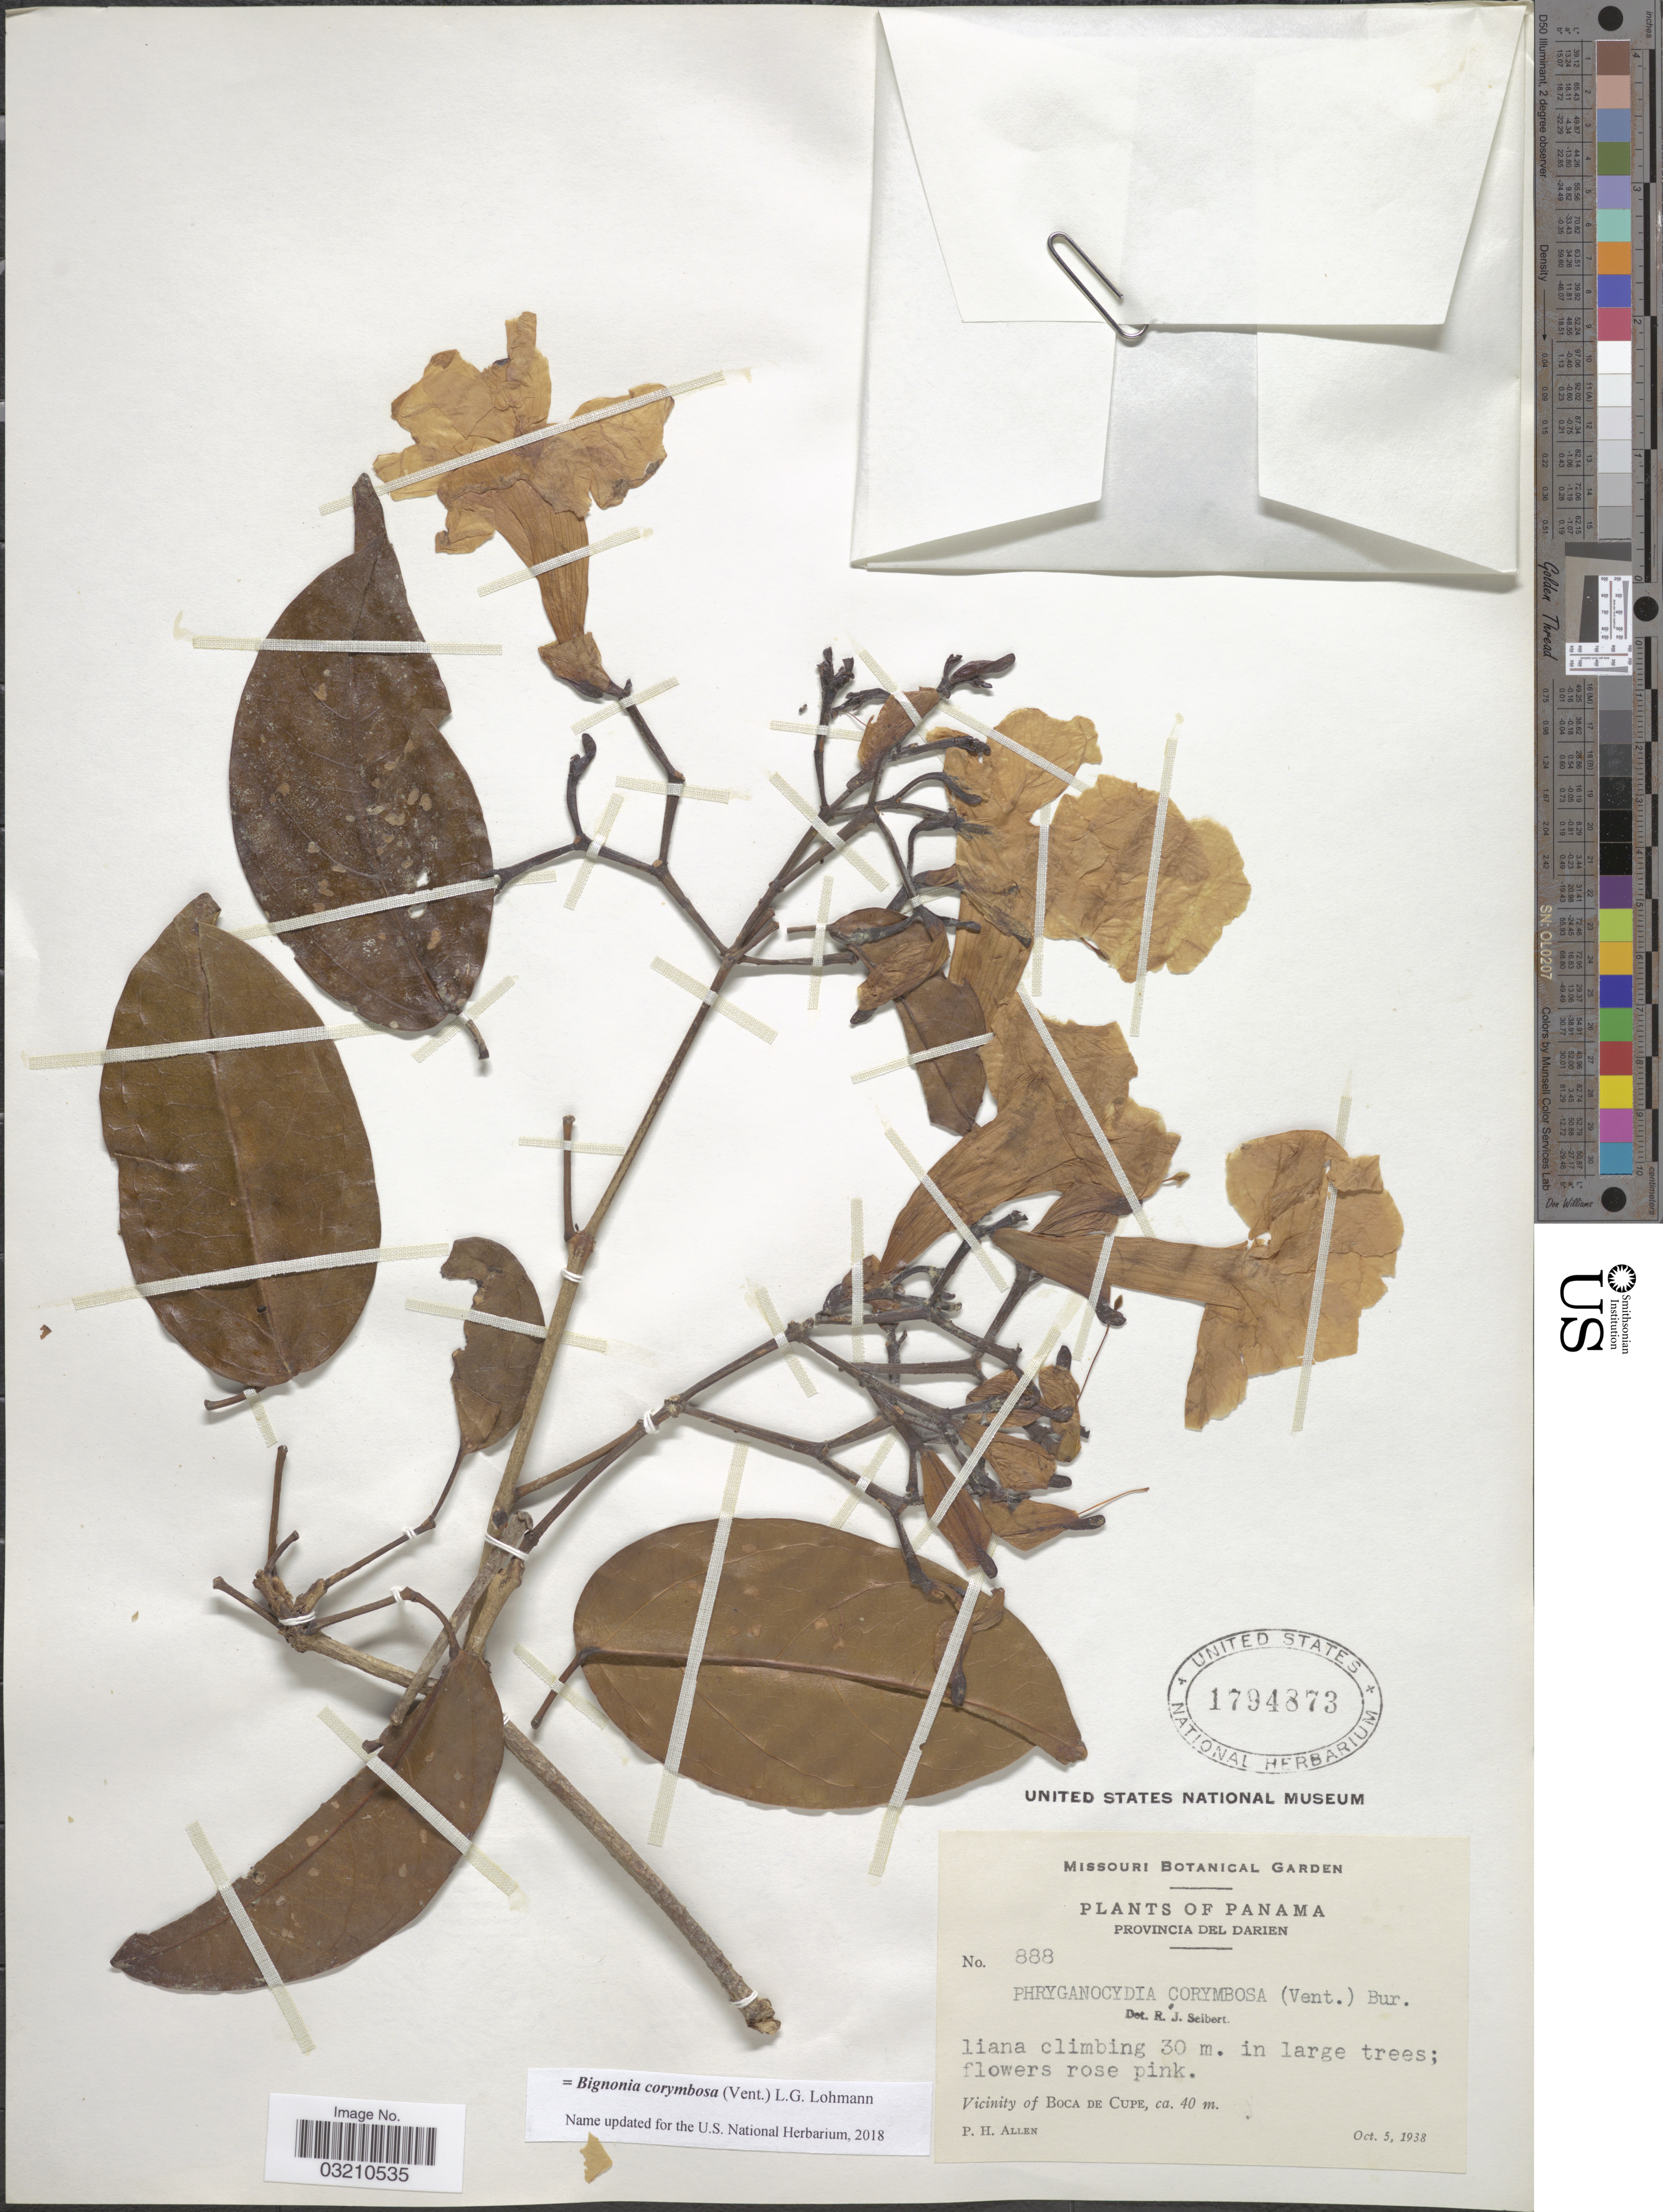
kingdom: Plantae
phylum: Tracheophyta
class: Magnoliopsida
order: Lamiales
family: Bignoniaceae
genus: Bignonia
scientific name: Bignonia corymbosa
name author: (Vent.) L.G. Lohmann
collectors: P. H. Allen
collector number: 888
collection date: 1938-10-05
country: Panama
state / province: Darién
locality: Vicinity of Boca de Cupe.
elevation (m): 40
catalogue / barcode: US 1794873